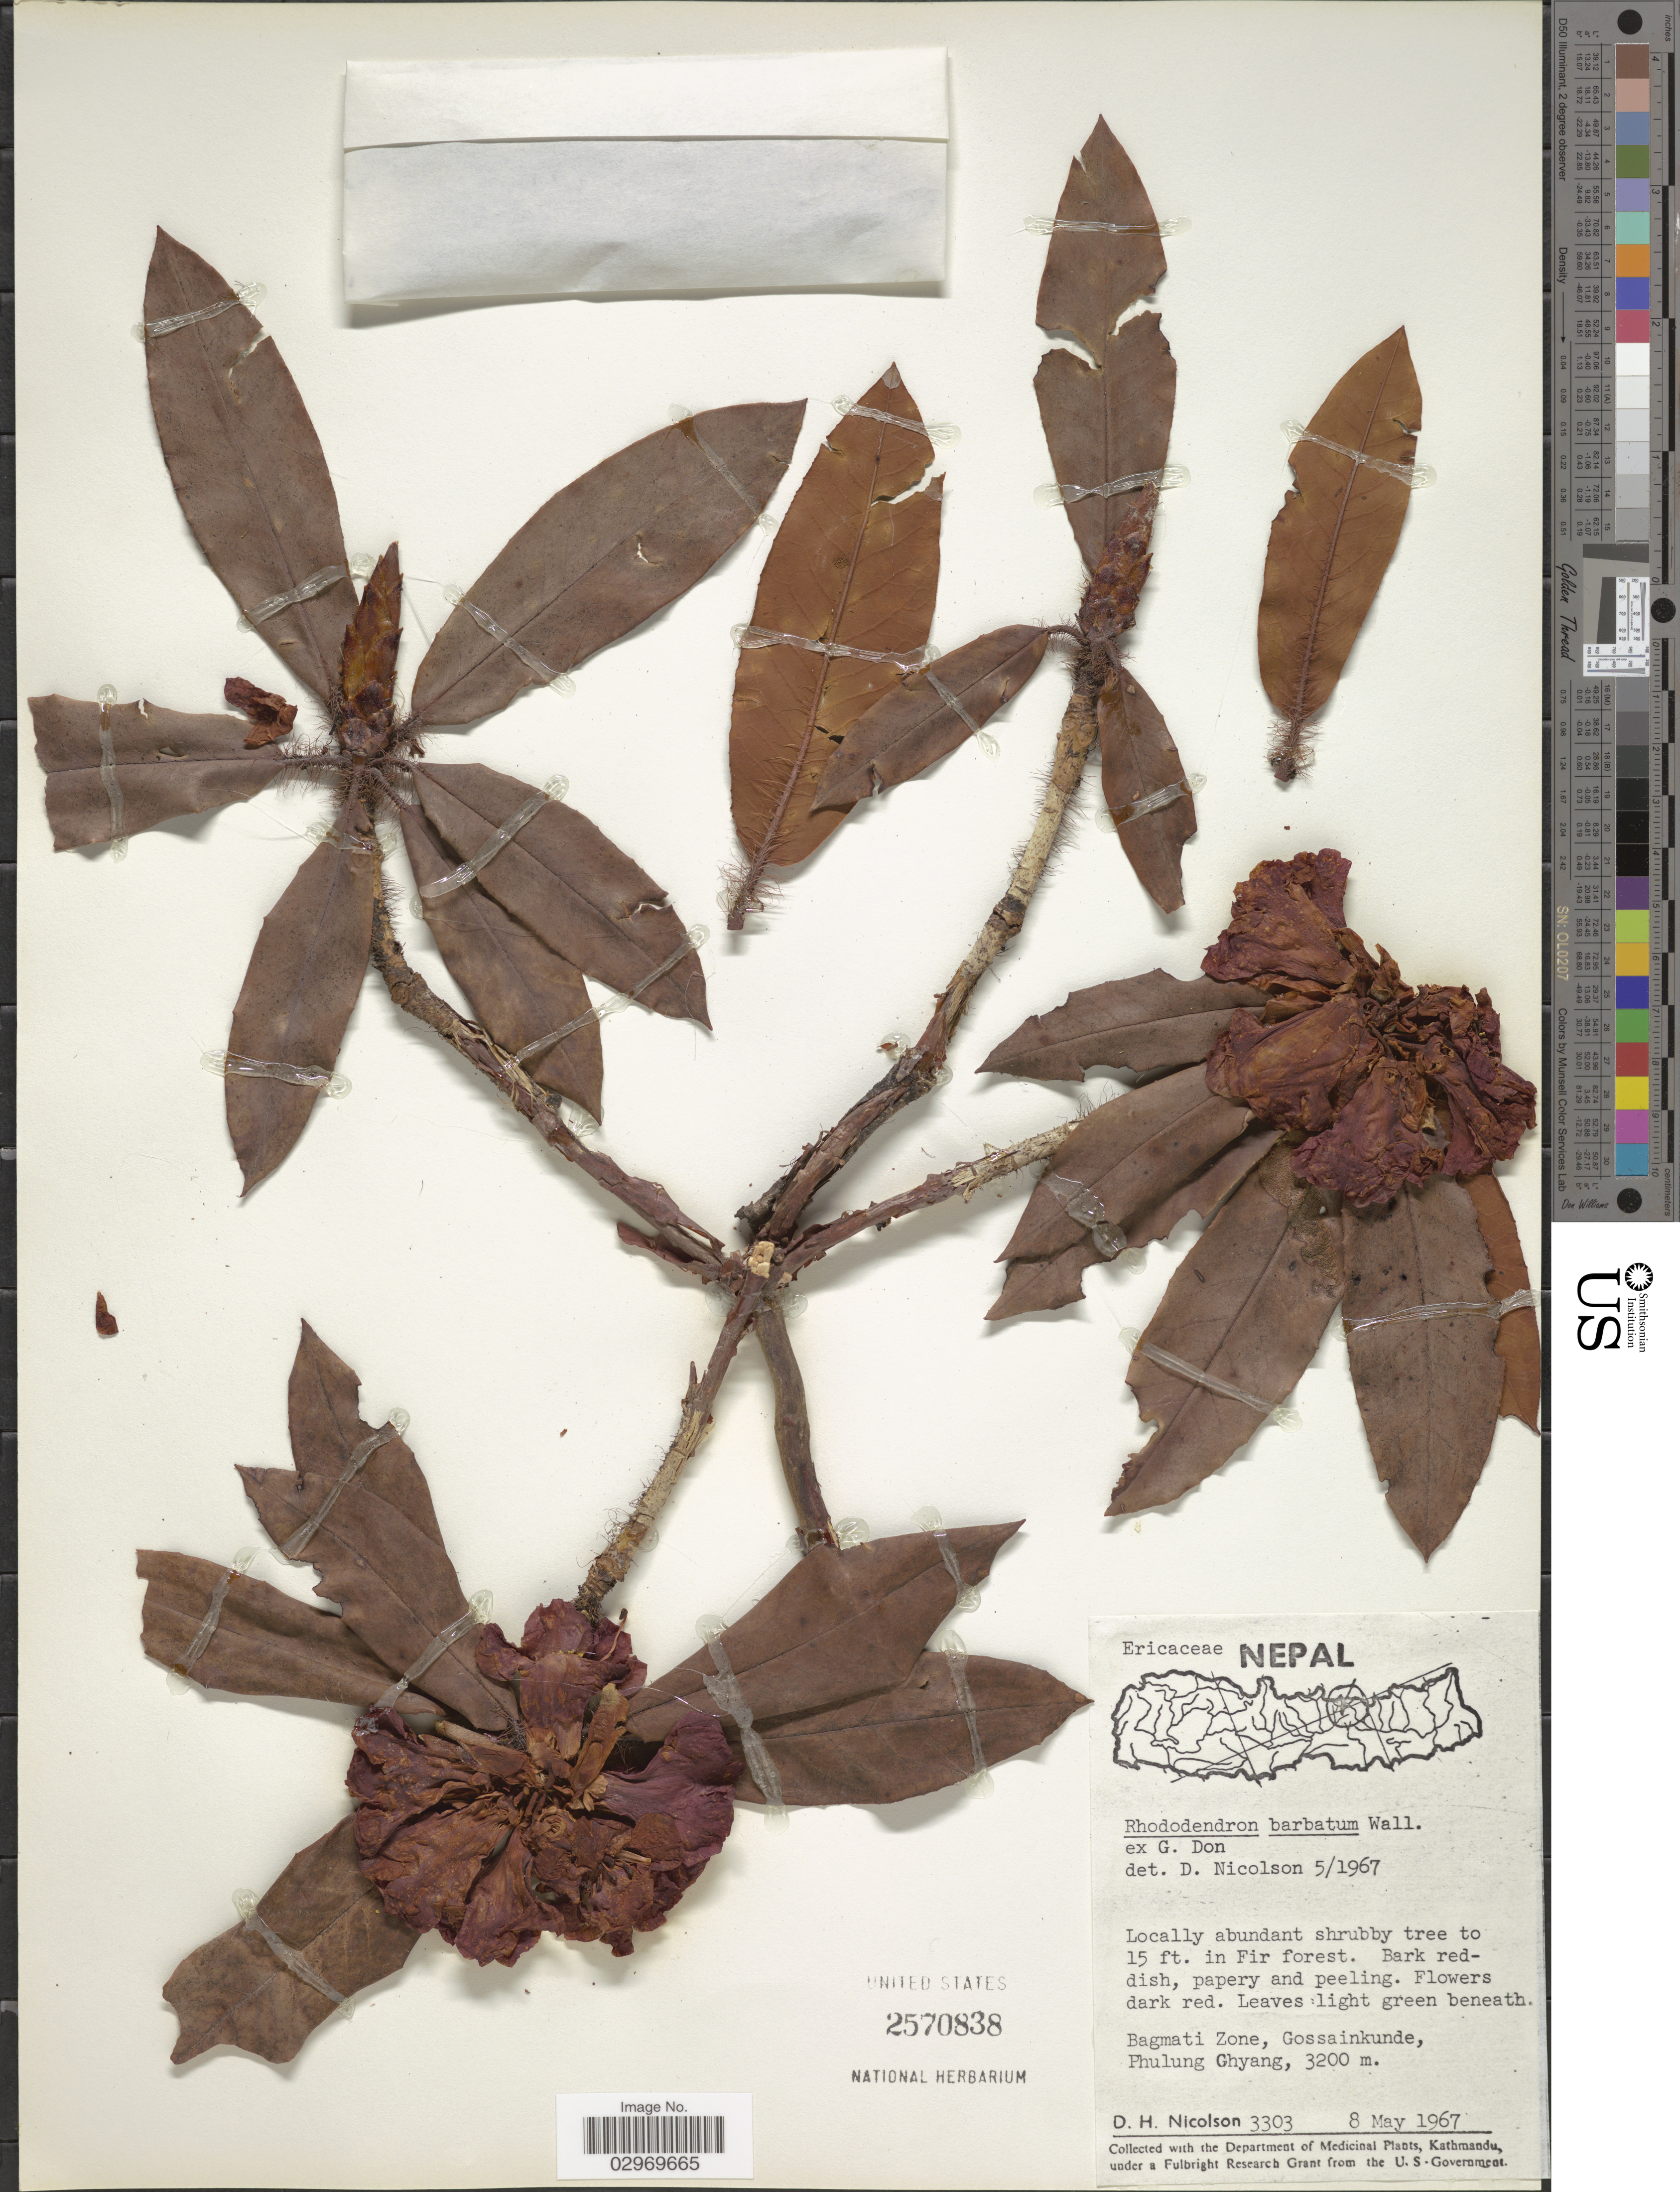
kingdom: Plantae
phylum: Tracheophyta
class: Magnoliopsida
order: Ericales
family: Ericaceae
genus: Rhododendron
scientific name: Rhododendron barbatum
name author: Wall. ex G. Don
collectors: D. H. Nicolson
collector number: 3303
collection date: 1967-05-08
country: Nepal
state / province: Bagmati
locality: Bagmati Zone, Gossainkunde, Phulung Ghyang.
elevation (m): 3200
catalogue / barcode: US 2570838